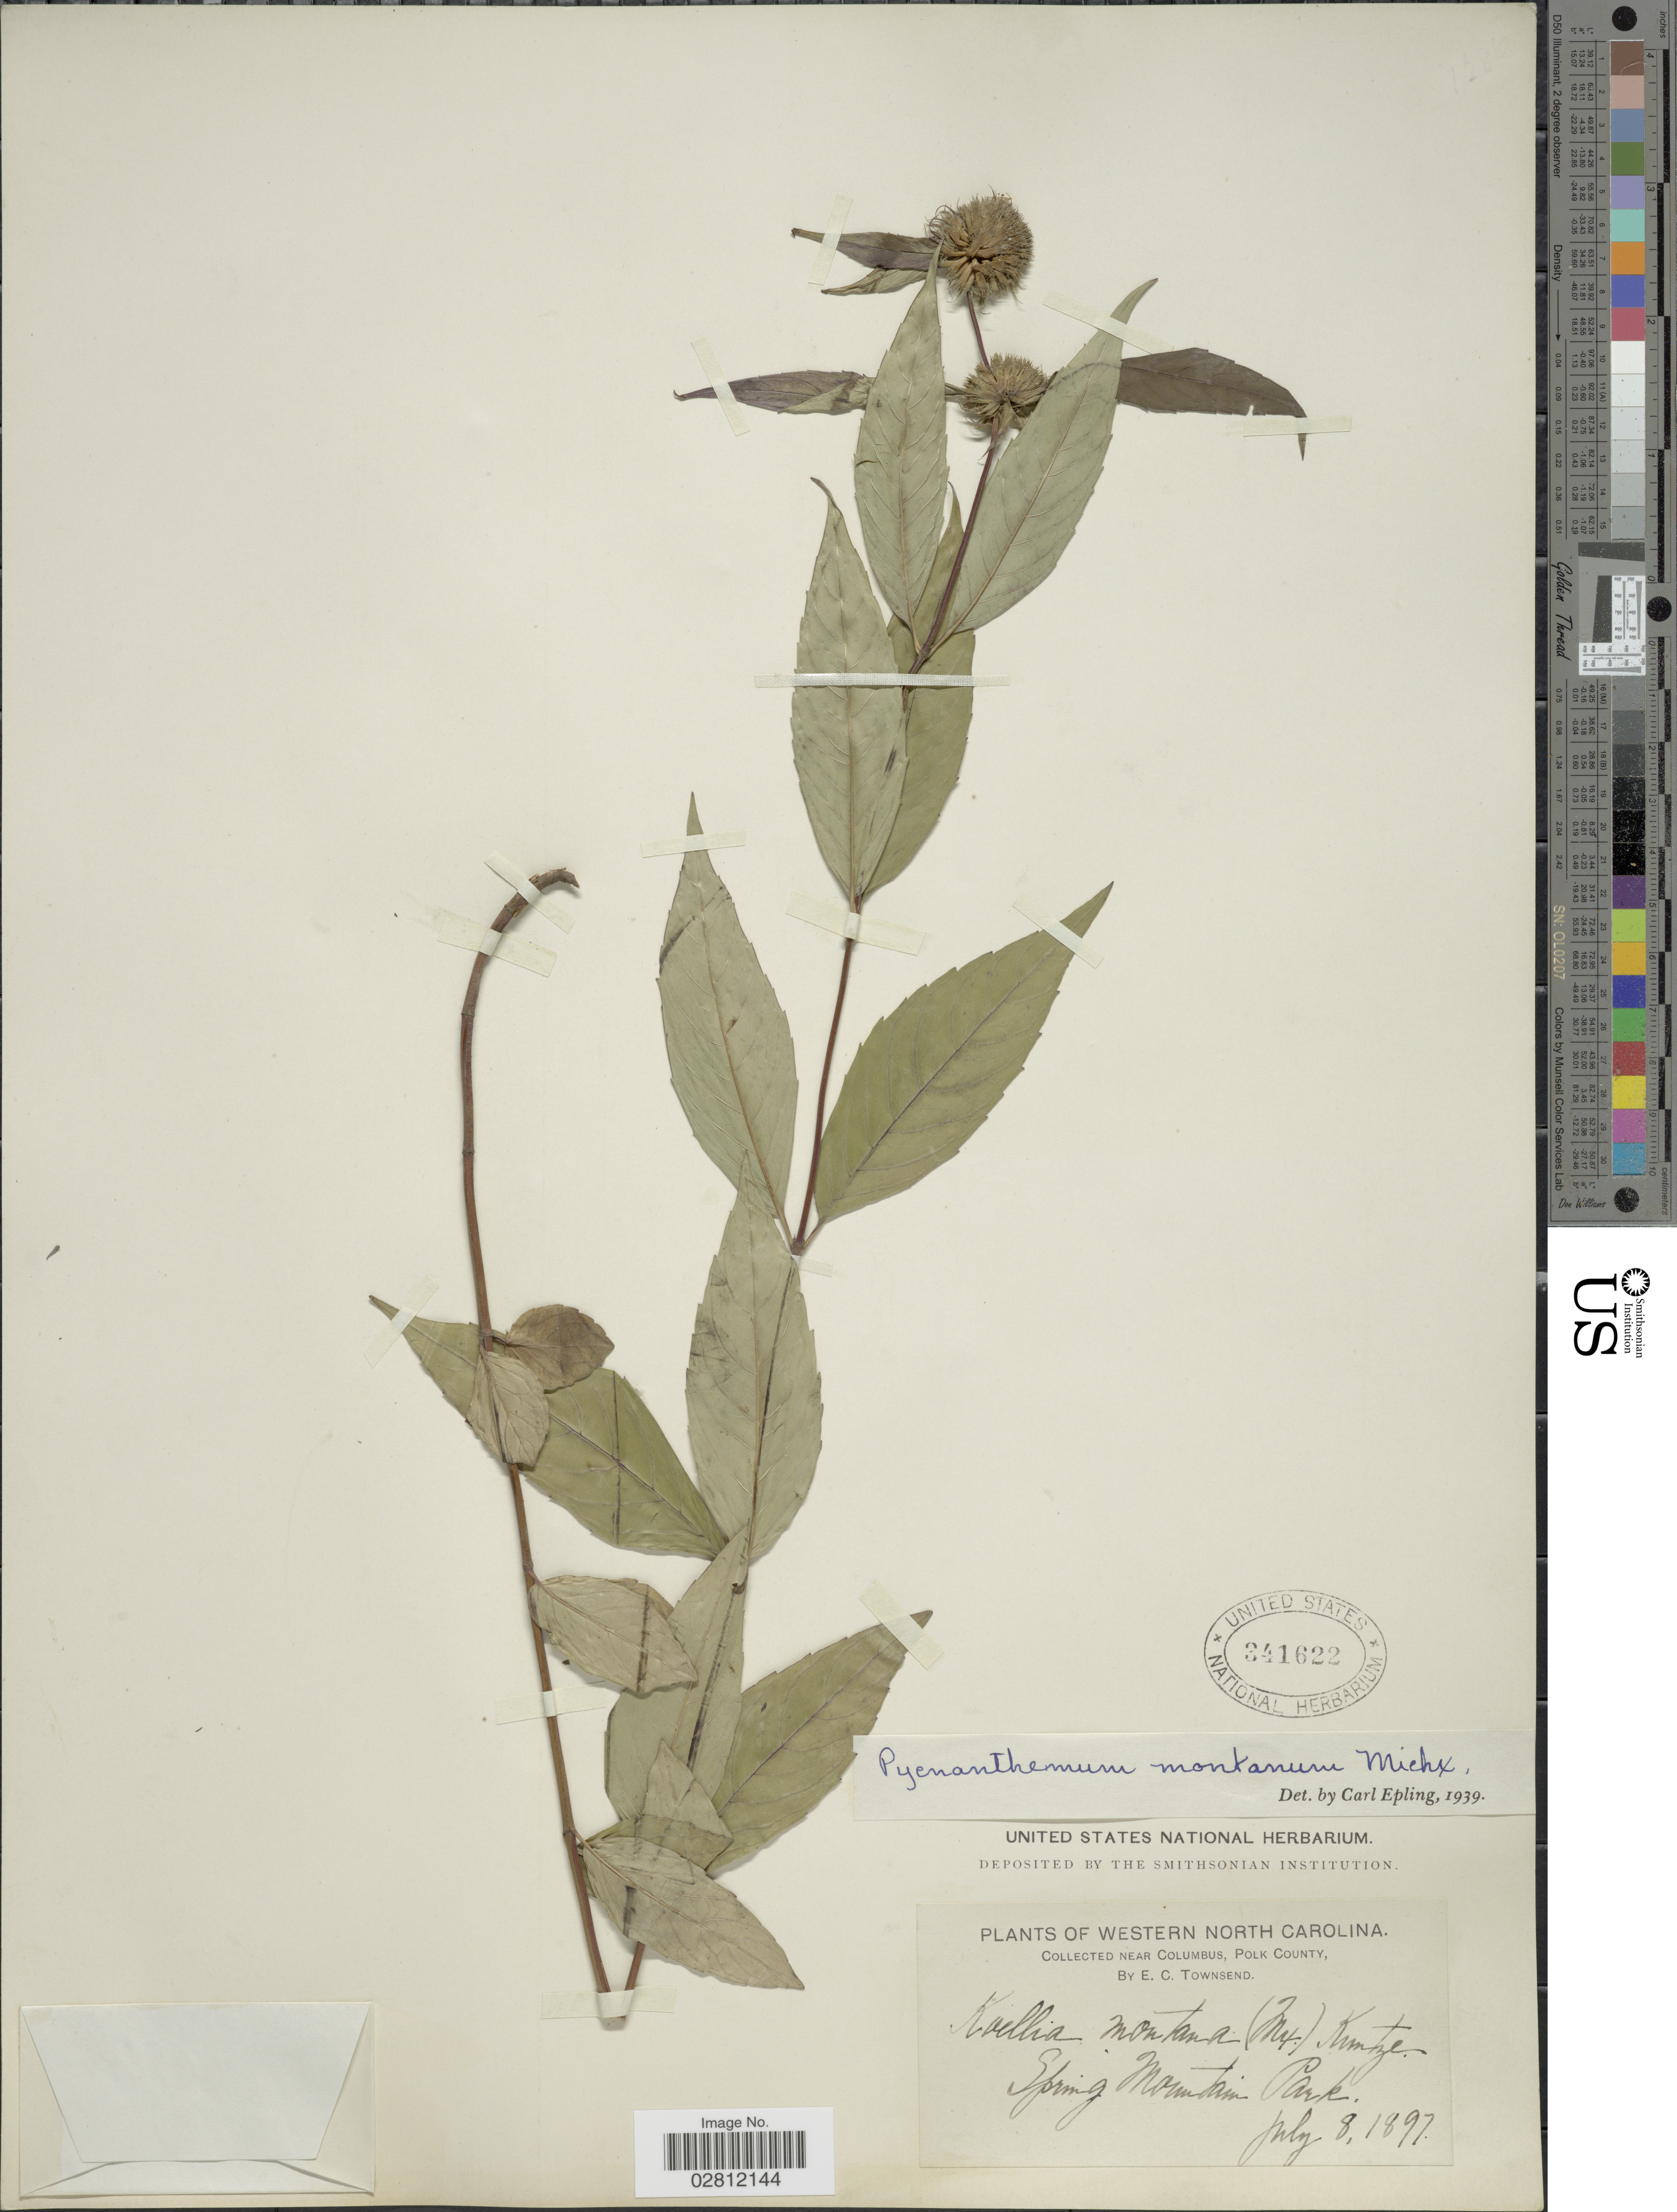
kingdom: Plantae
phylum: Tracheophyta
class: Magnoliopsida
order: Lamiales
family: Lamiaceae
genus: Pycnanthemum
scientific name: Pycnanthemum montanum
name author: Michx.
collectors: E. C. Townsend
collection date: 1897-07-08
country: United States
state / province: North Carolina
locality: Western North Carolina, Near Columbus, Polk County, Spring Mountain Park.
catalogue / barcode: US 341622